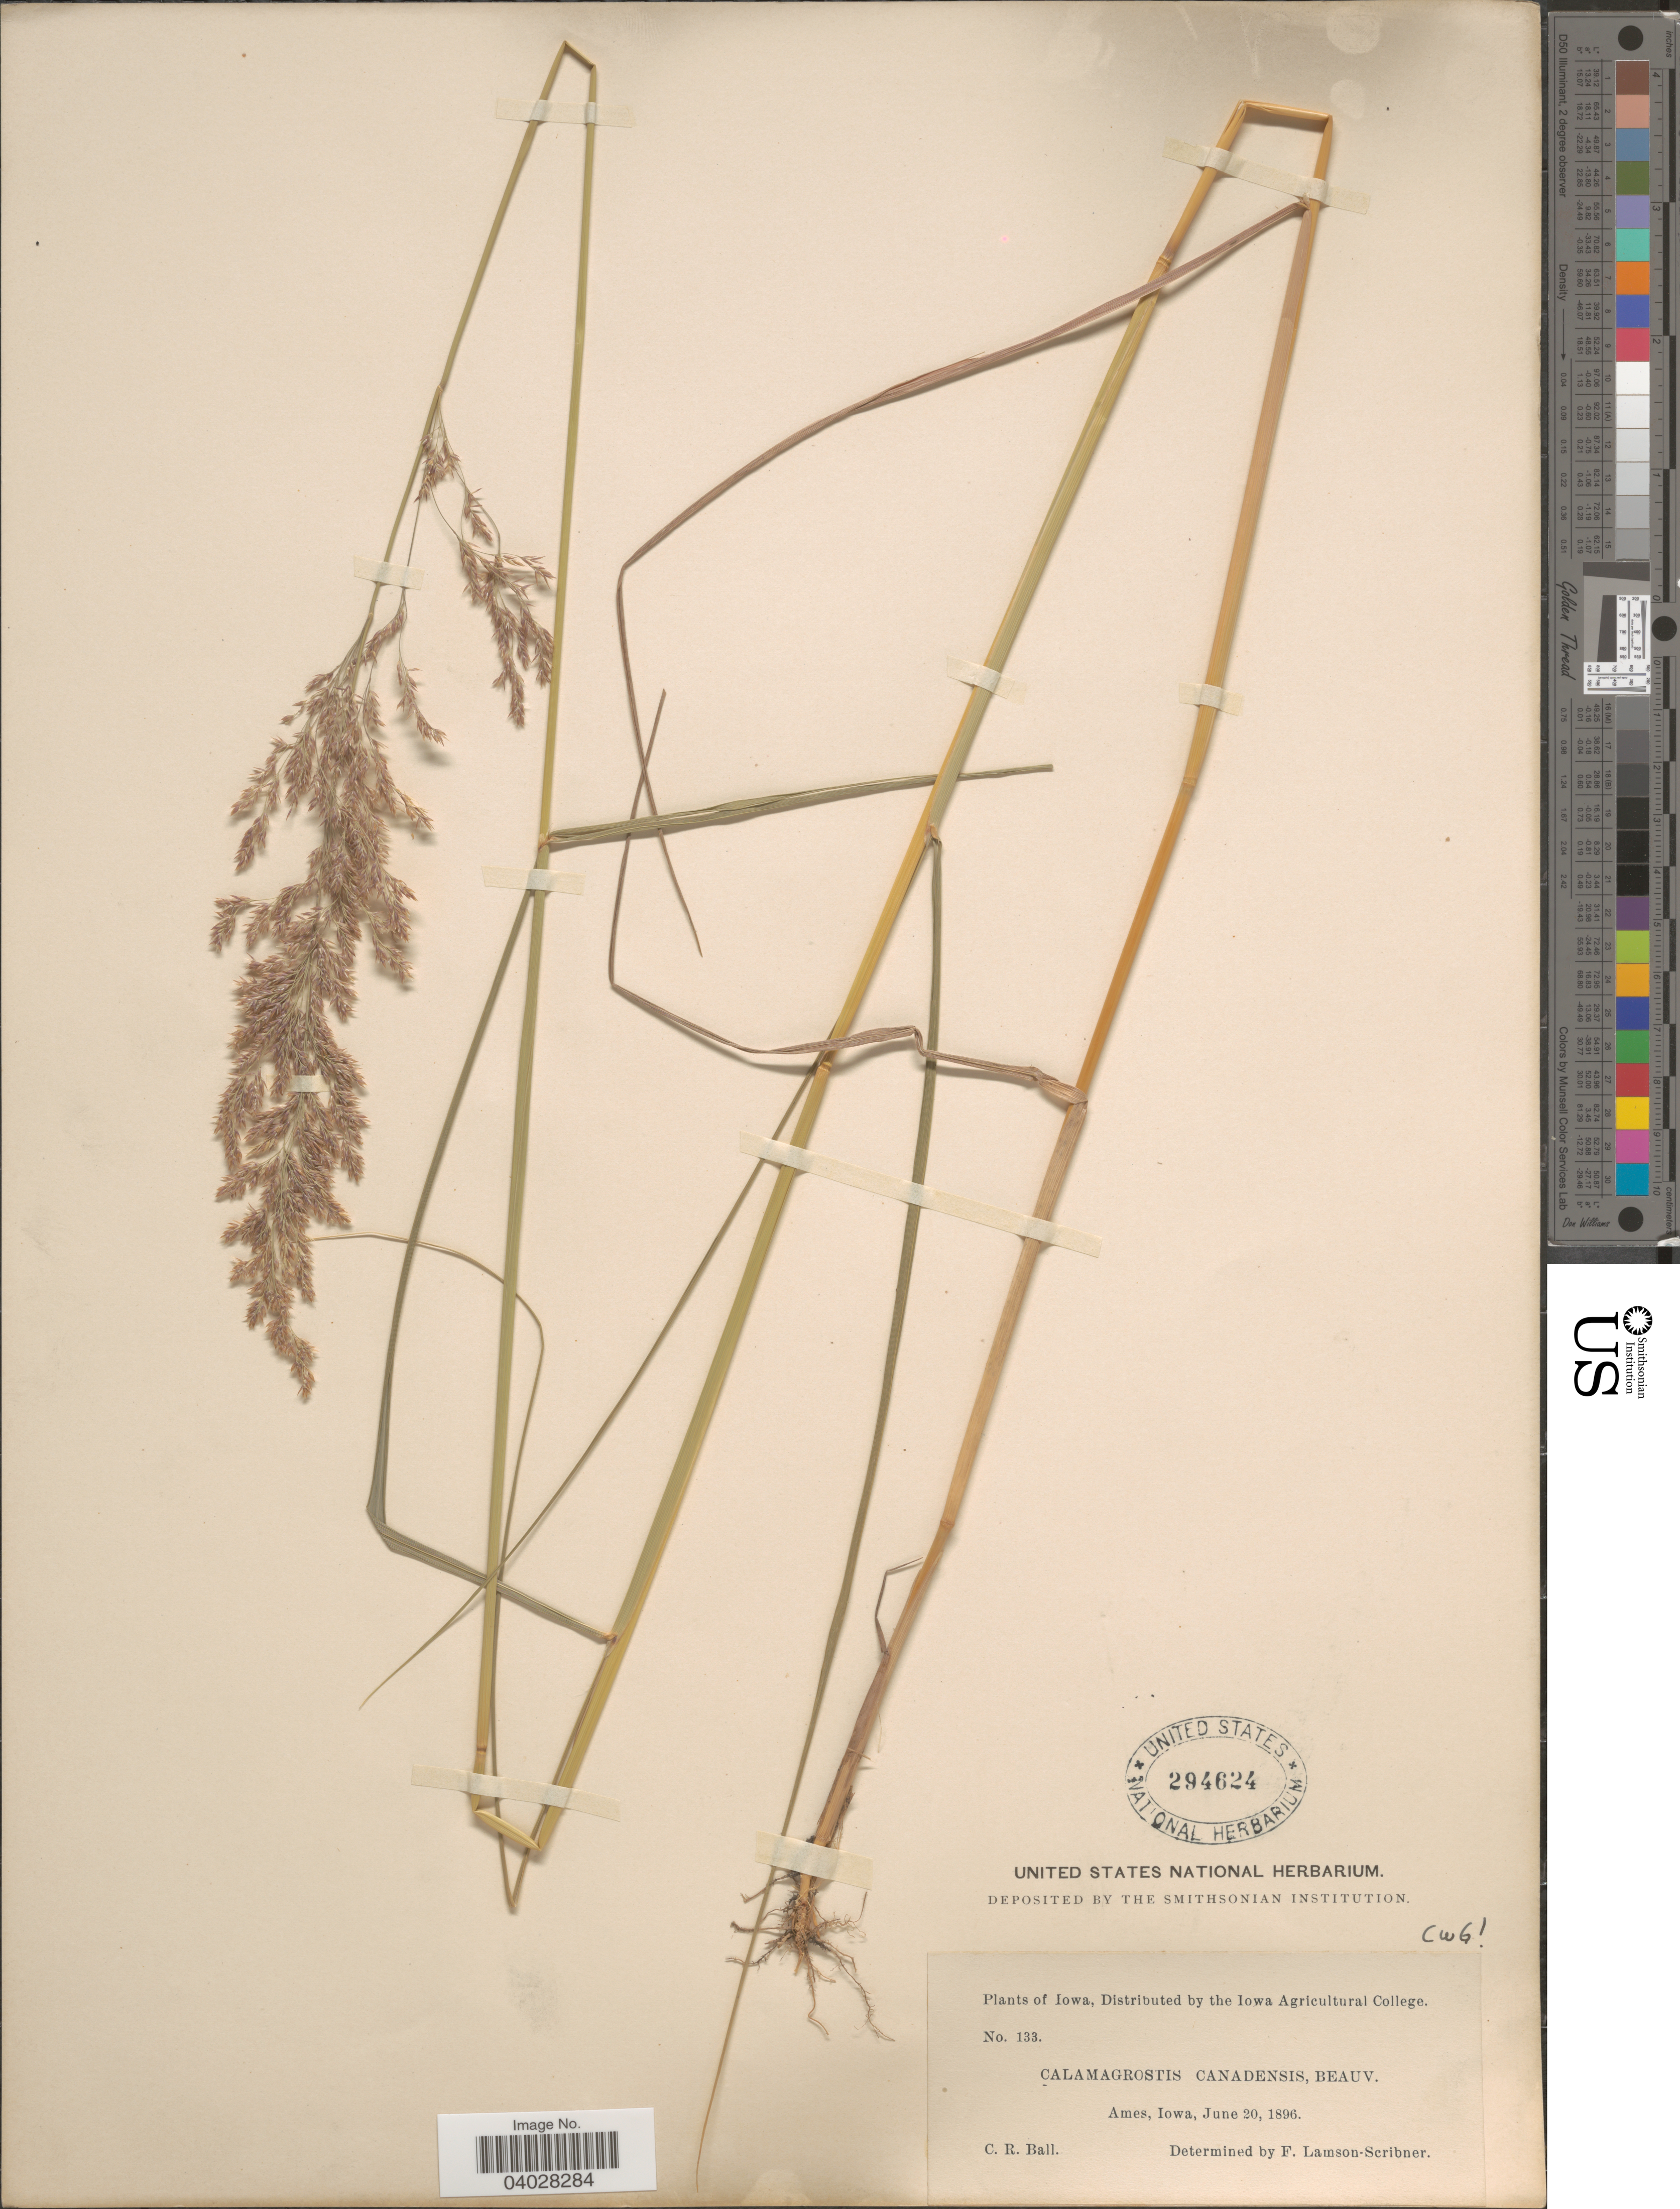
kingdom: Plantae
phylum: Tracheophyta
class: Liliopsida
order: Poales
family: Poaceae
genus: Calamagrostis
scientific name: Calamagrostis canadensis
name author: (Michx.) P. Beauv.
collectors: C. R. Ball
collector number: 133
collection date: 1896-06-20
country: United States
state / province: Iowa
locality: Ames.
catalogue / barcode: US 294624